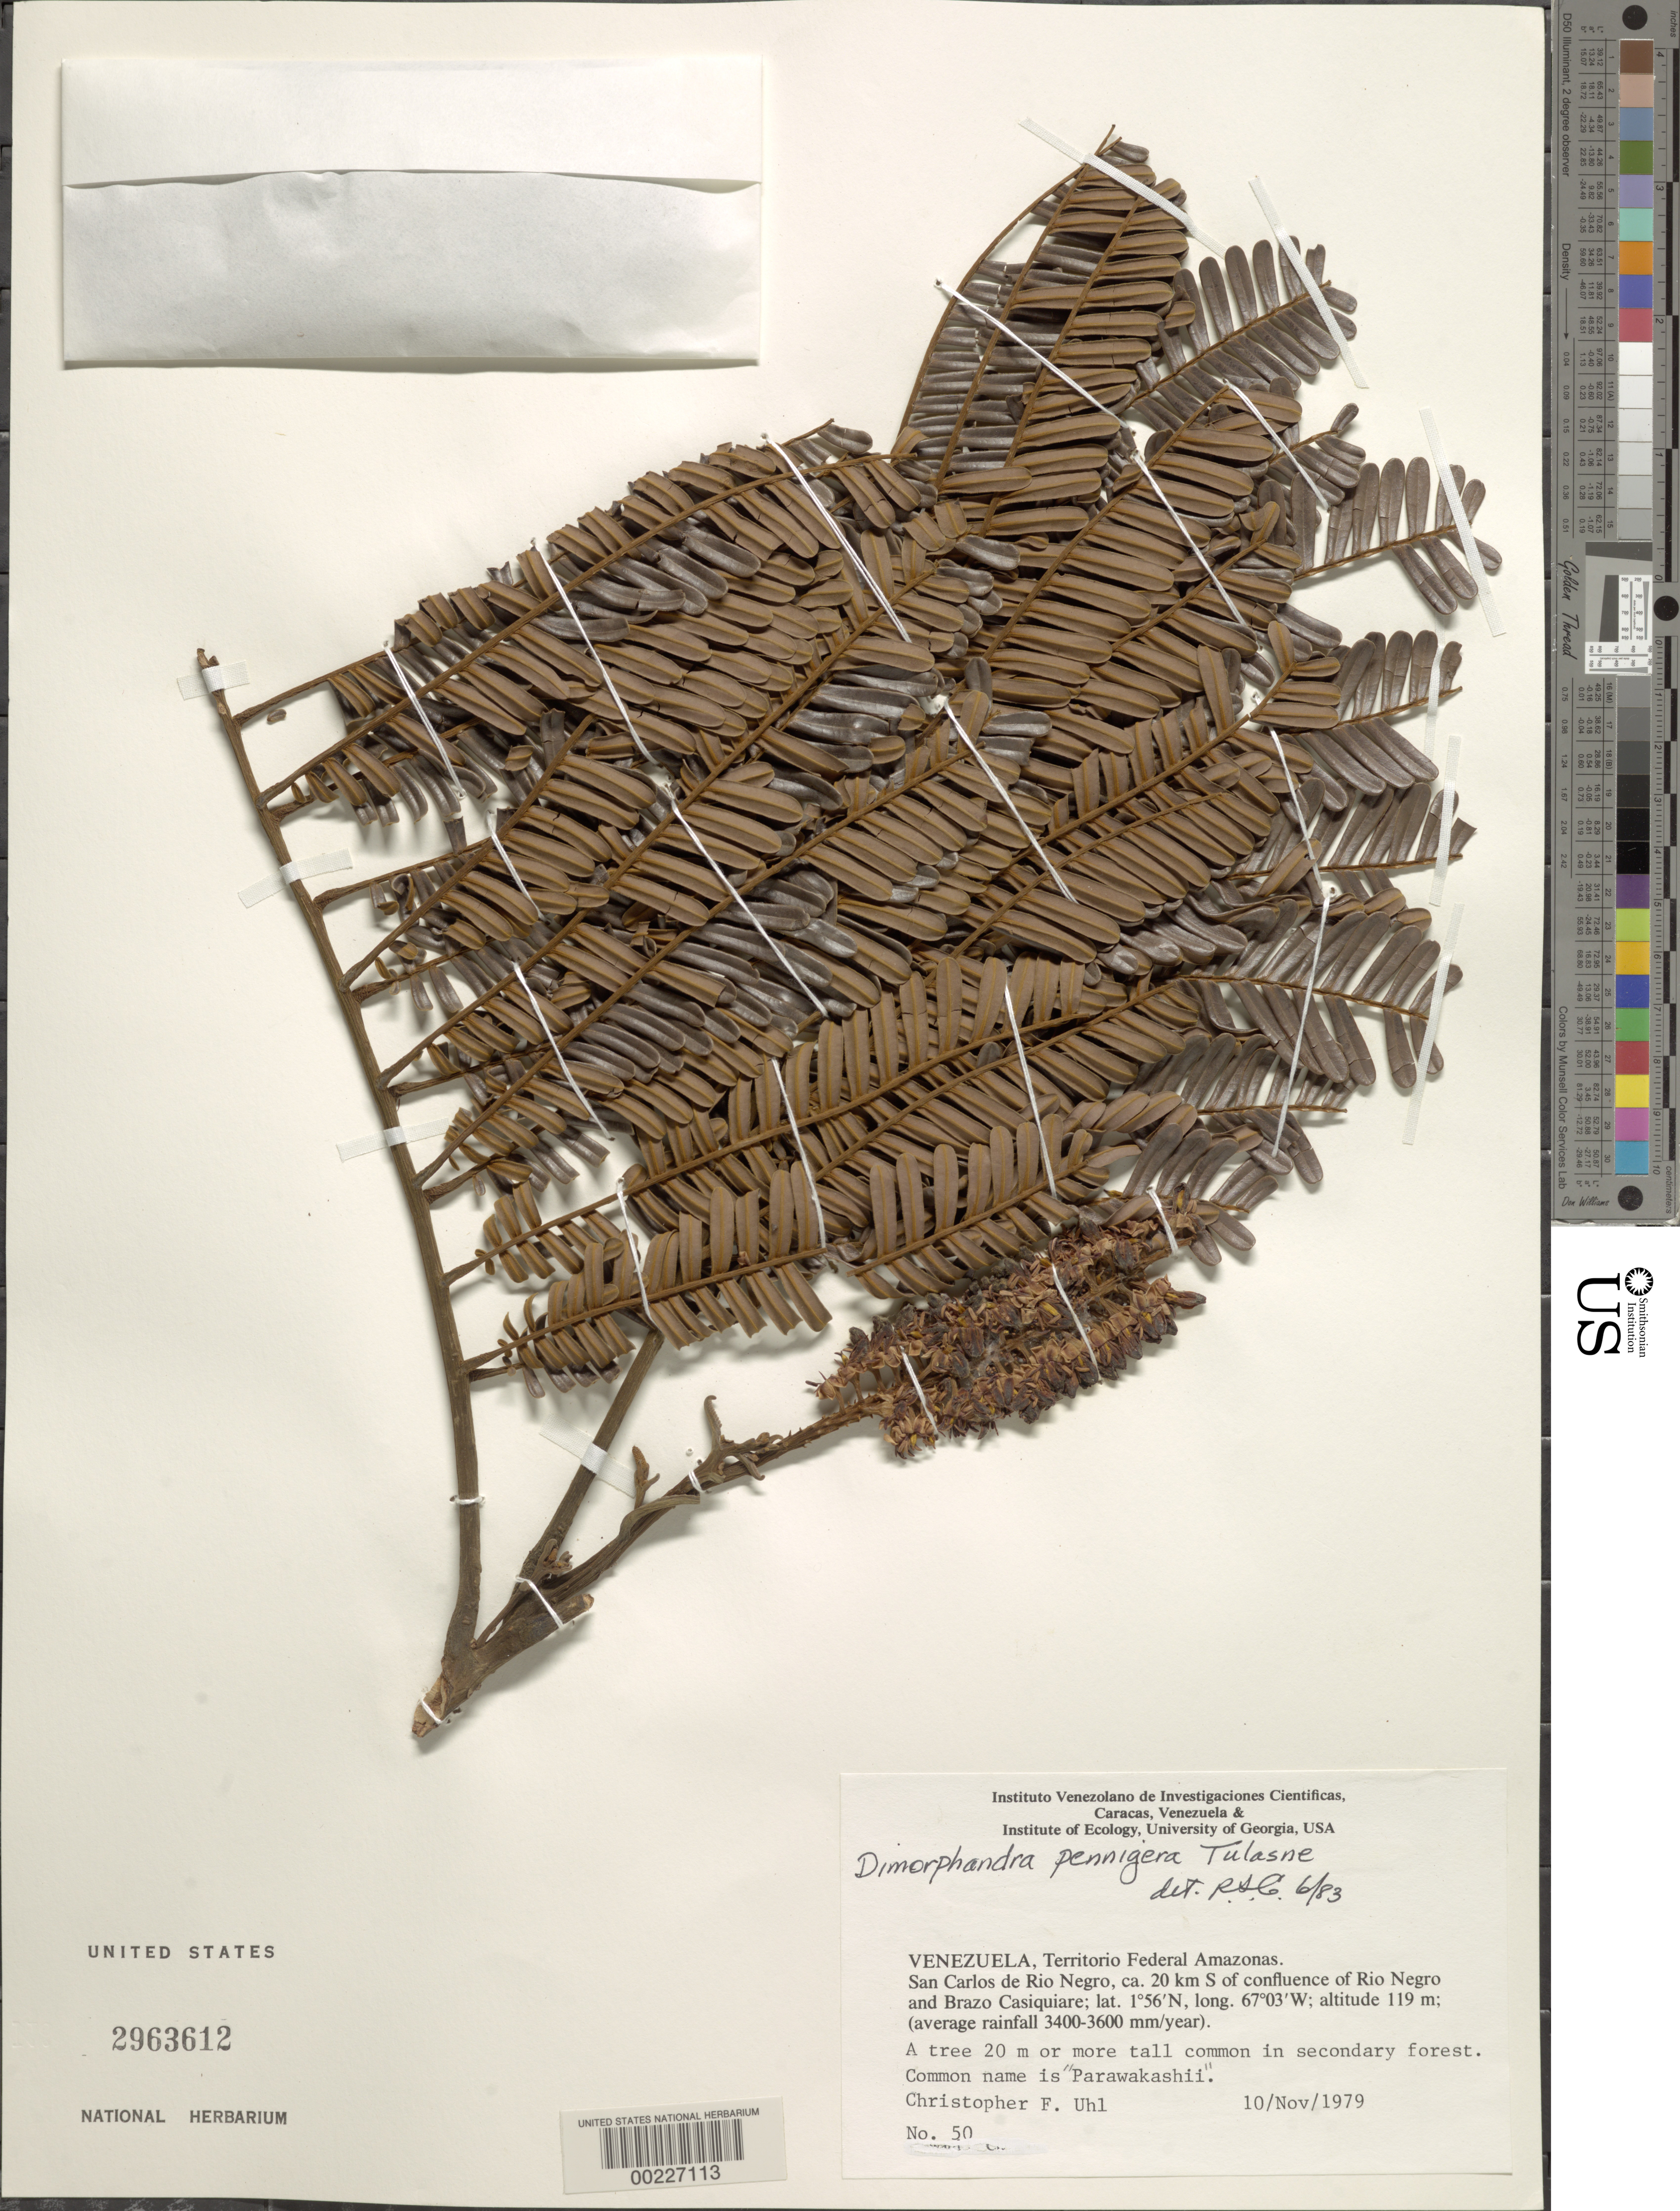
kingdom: Plantae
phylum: Tracheophyta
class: Magnoliopsida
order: Fabales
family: Fabaceae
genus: Dimorphandra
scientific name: Dimorphandra pennigera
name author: Tul.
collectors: C. Uhl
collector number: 50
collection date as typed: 10 Nov 1979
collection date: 1979-11-10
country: Venezuela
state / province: Amazonas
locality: San carlos de rio negro, ca 20 km s of confluence of rio negro and brazo casiquiare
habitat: Secondary forest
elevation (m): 119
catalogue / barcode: US 2963612